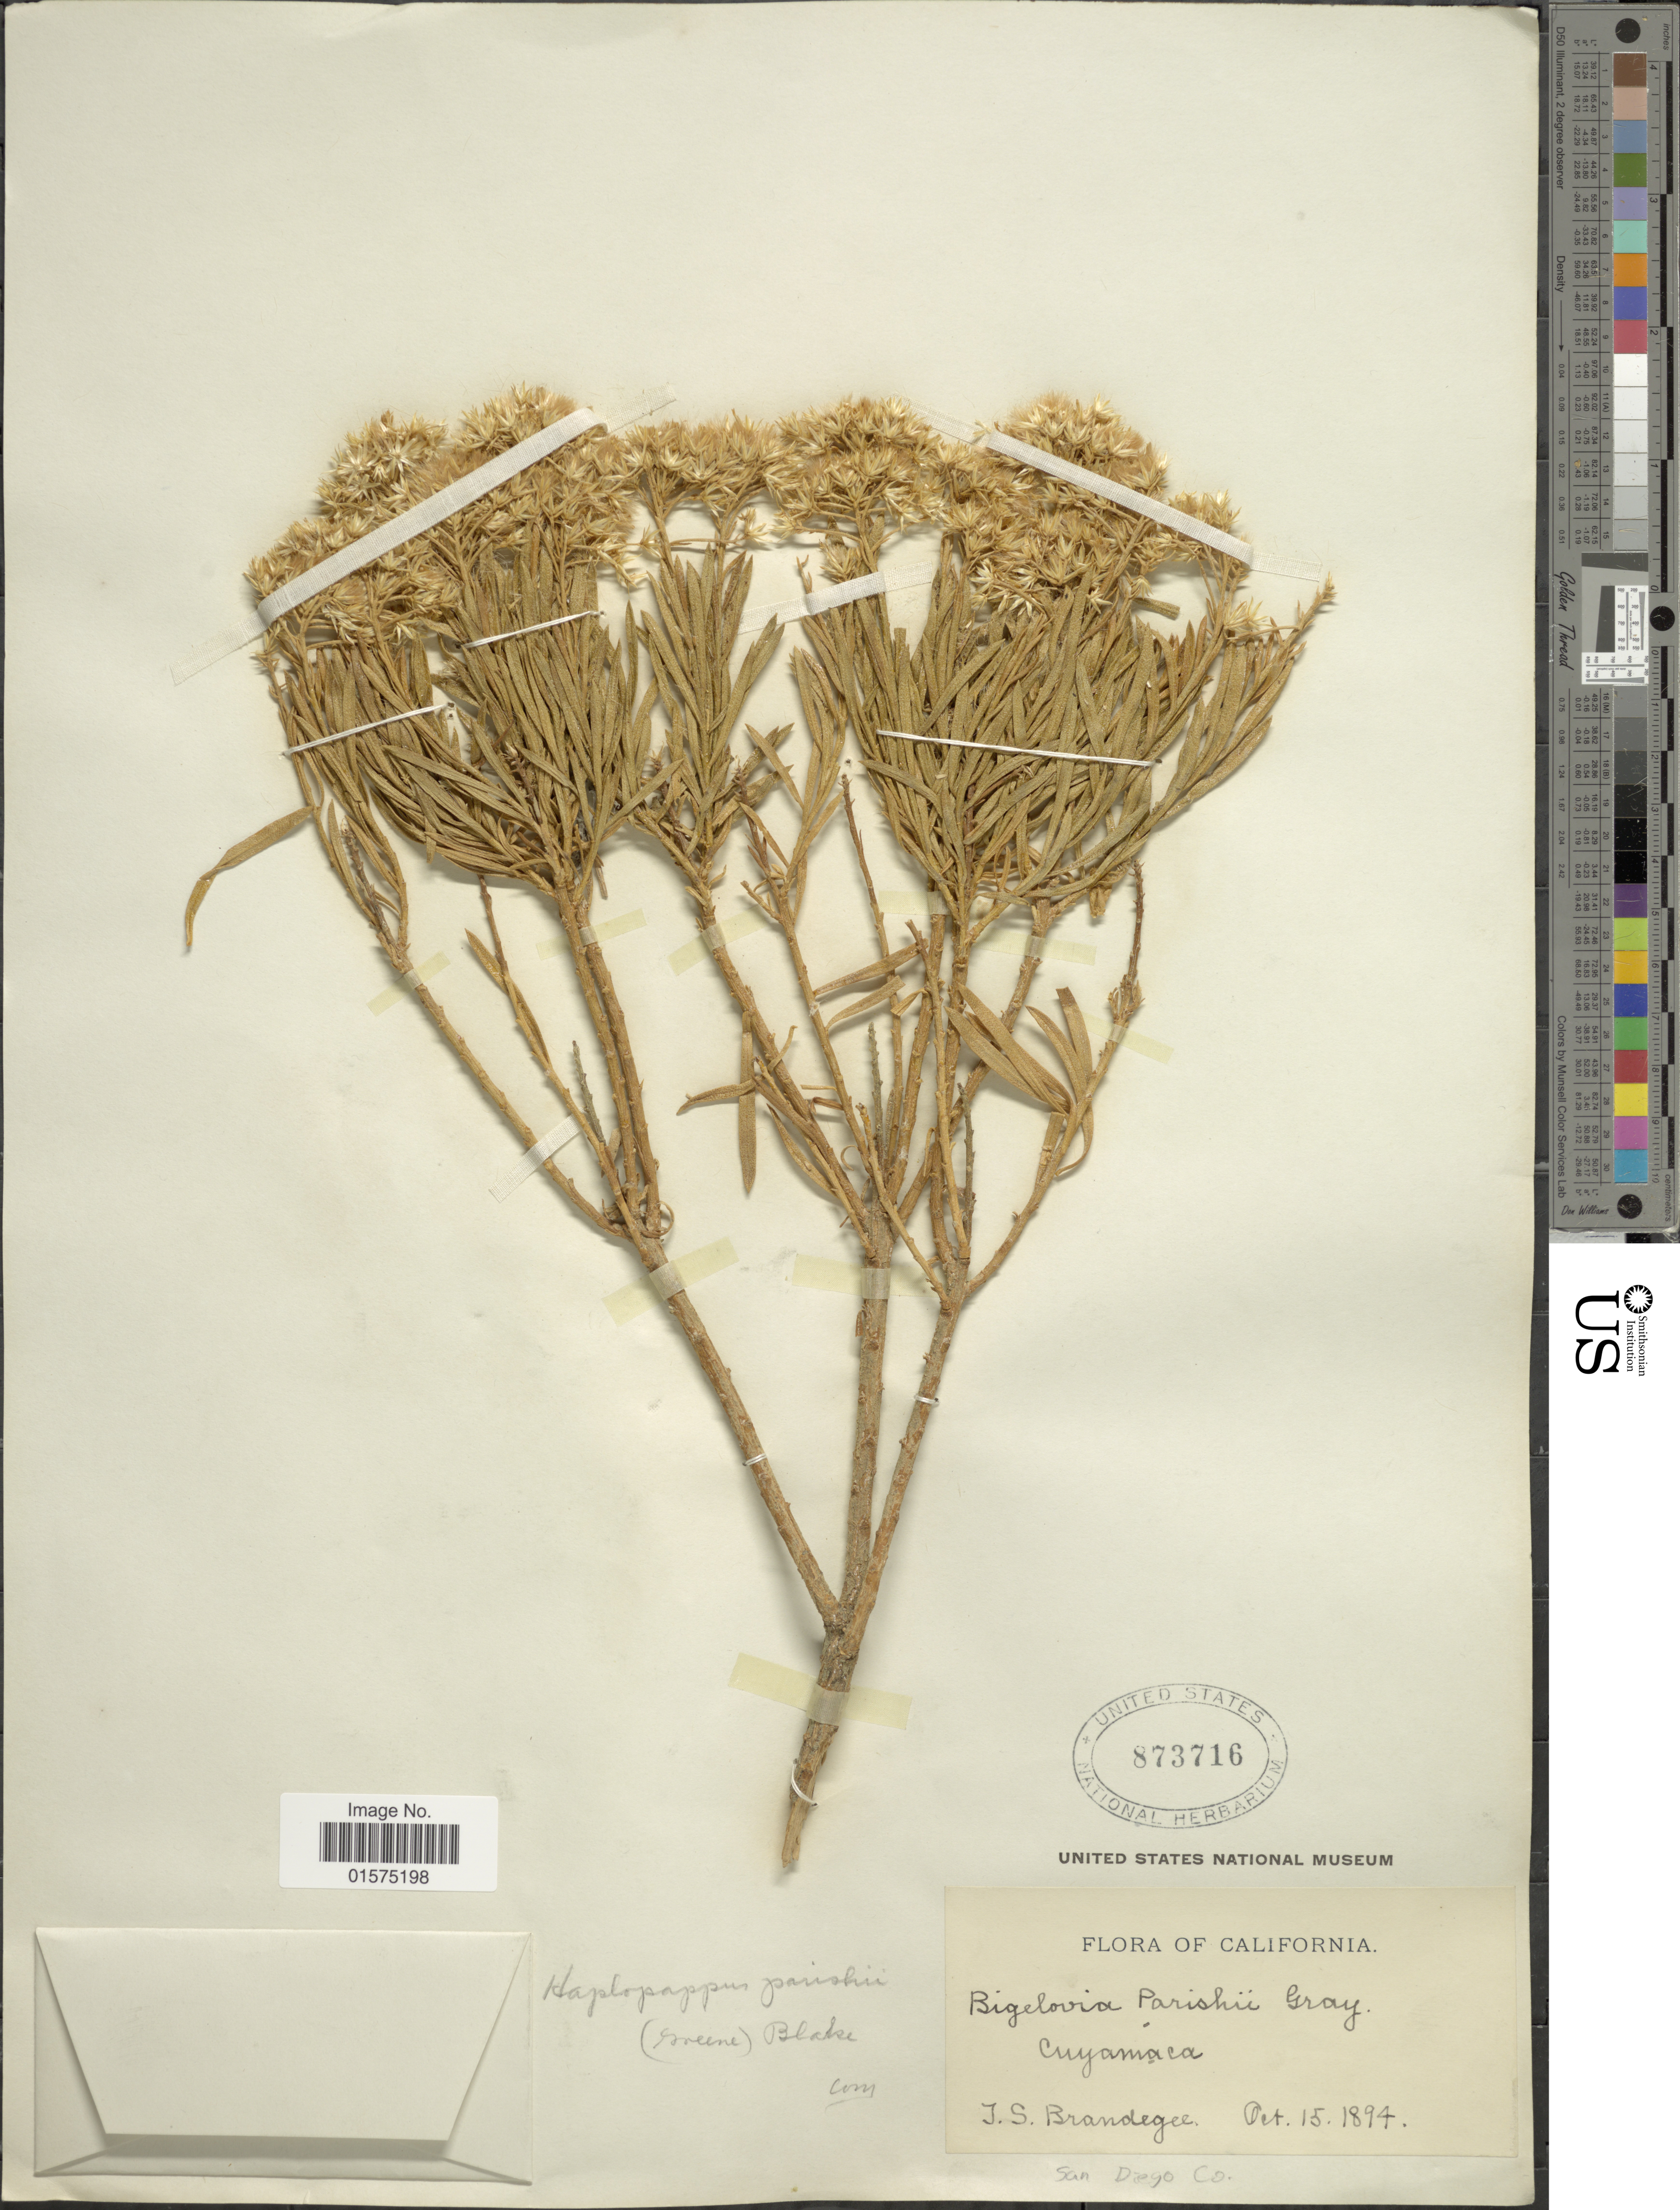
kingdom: Plantae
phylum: Tracheophyta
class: Magnoliopsida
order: Asterales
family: Asteraceae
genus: Ericameria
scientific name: Ericameria parishii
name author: (Greene) H.M. Hall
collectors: T. S. Brandegee (herbarium)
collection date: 1894-10-15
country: United States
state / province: California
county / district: San Diego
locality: Cuyamaca. San Diego Co.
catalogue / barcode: US 873716